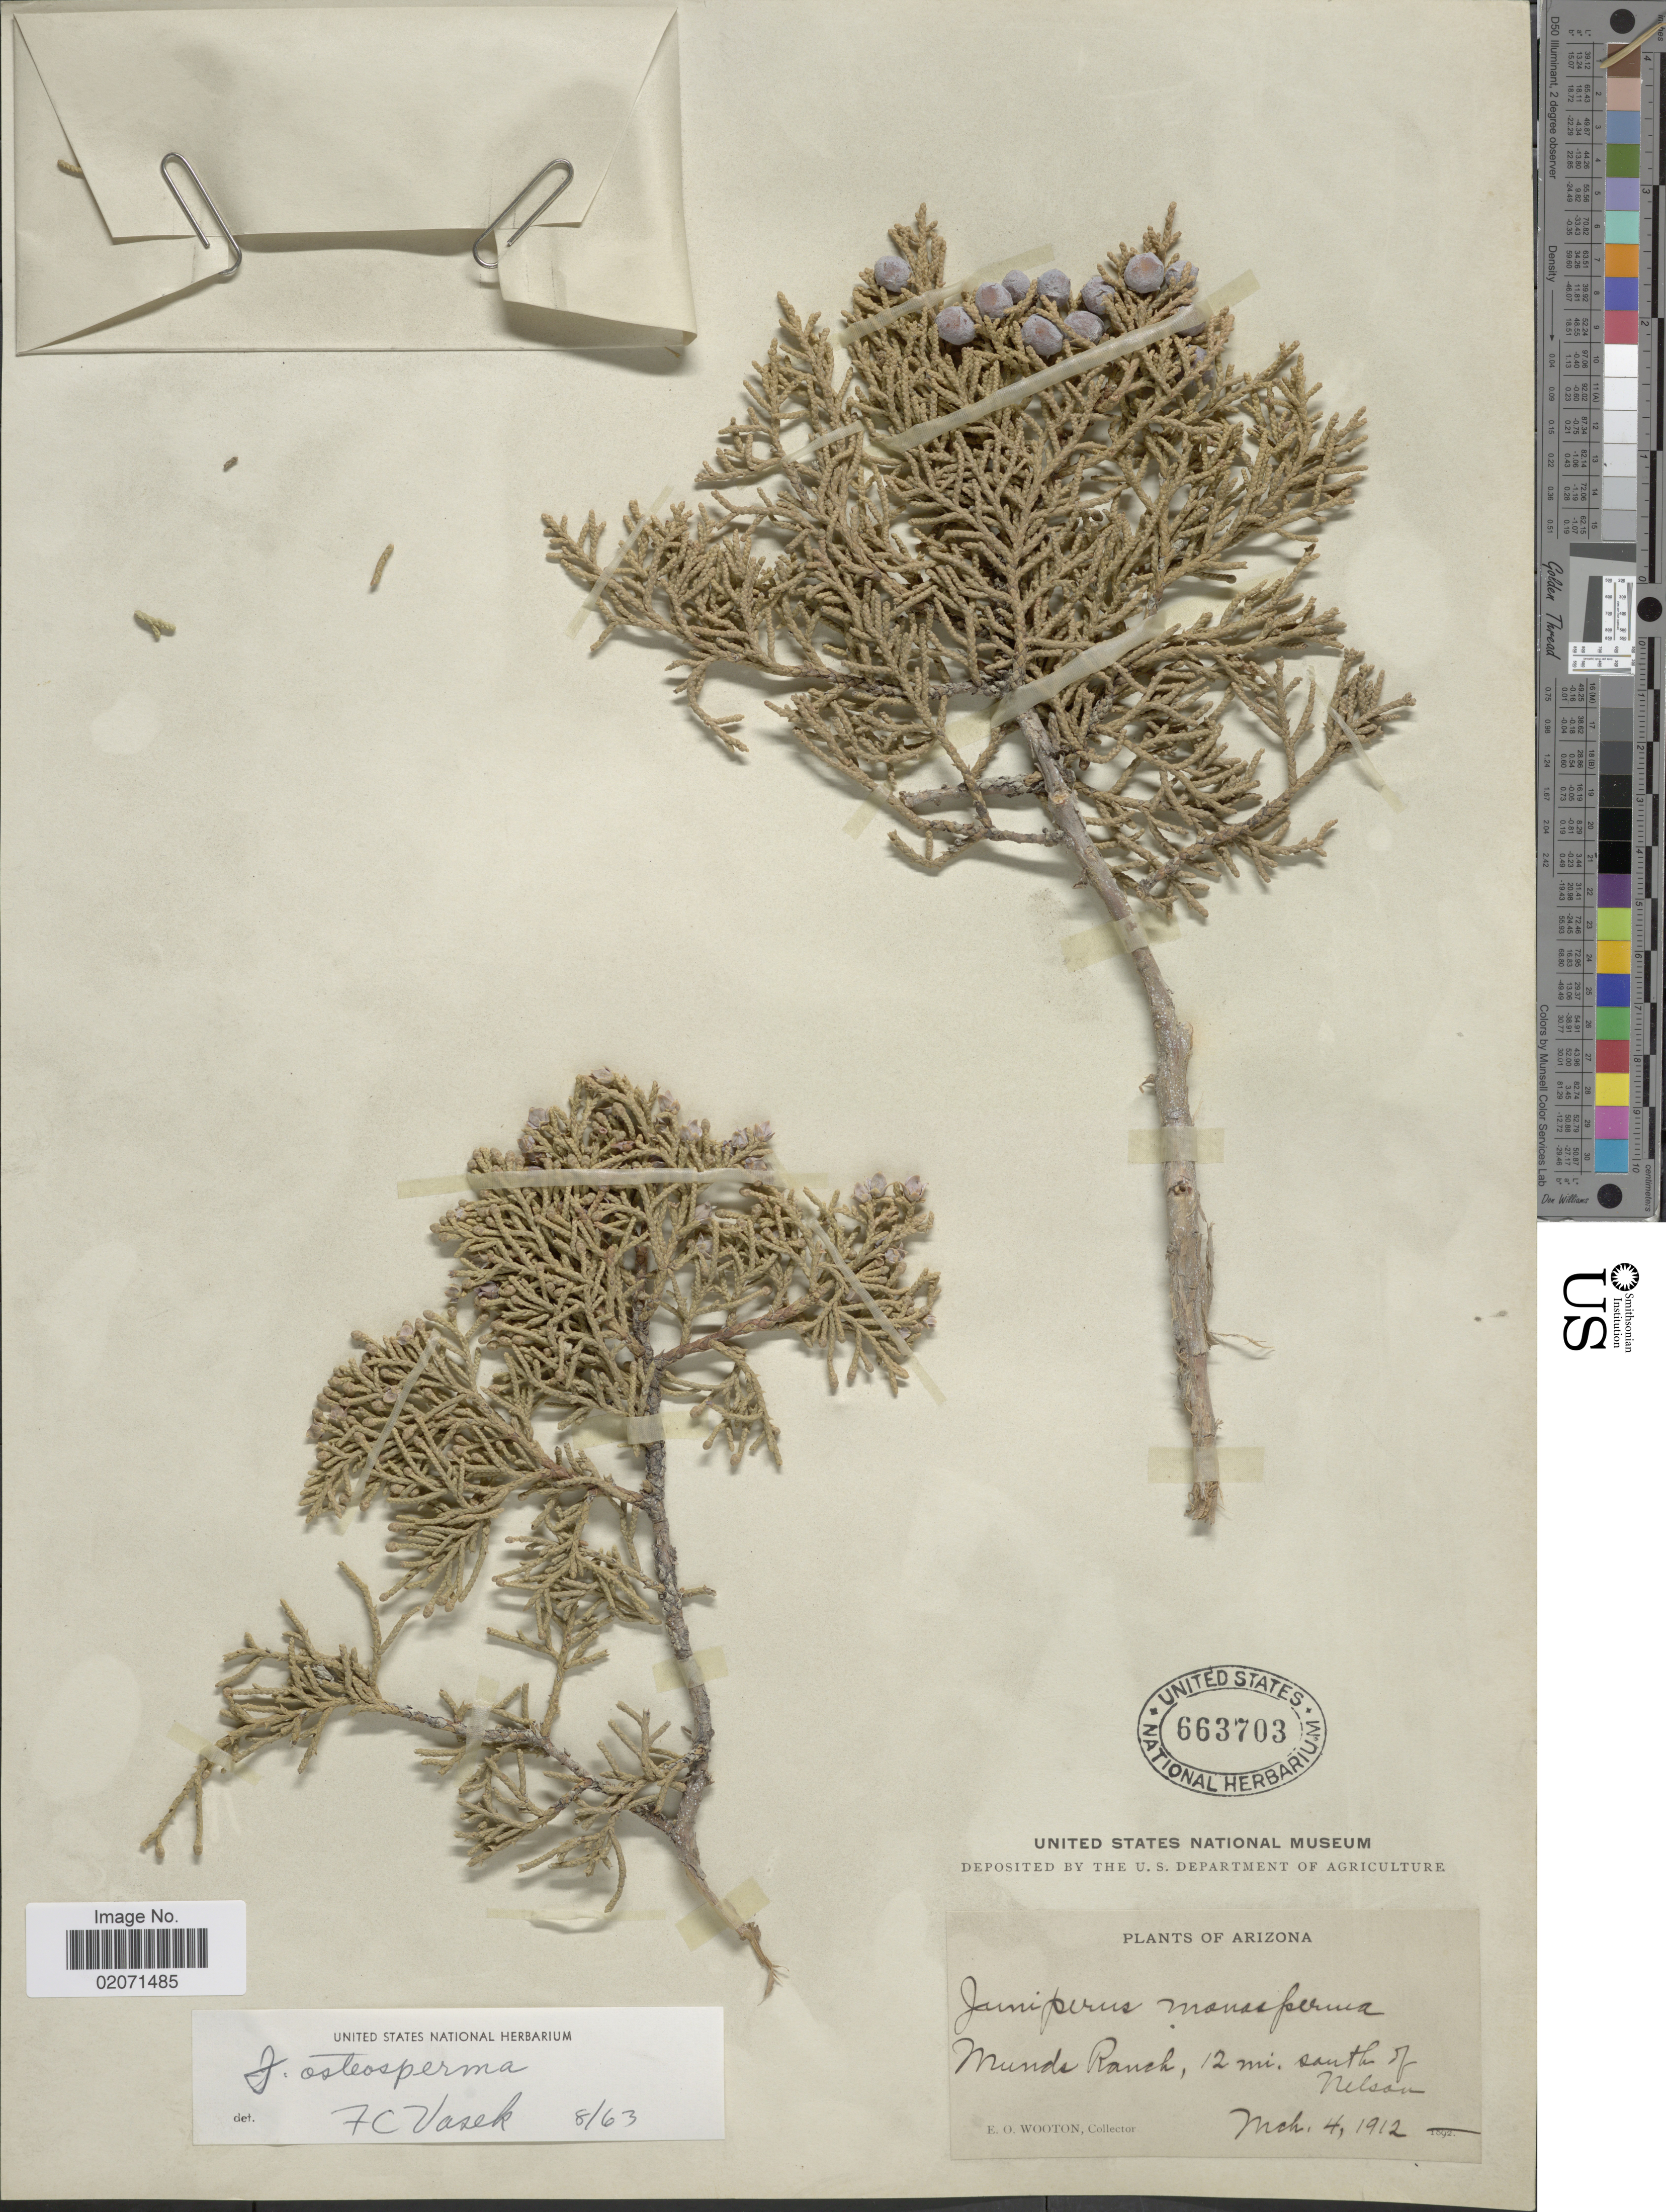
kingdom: Plantae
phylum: Tracheophyta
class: Pinopsida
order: Pinales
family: Cupressaceae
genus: Juniperus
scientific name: Juniperus osteosperma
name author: (Torr.) Little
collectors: E. O. Wooton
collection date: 1912-03-04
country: United States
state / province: Arizona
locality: Munds Ranch, 12 mi. south of Nelson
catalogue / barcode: US 663703